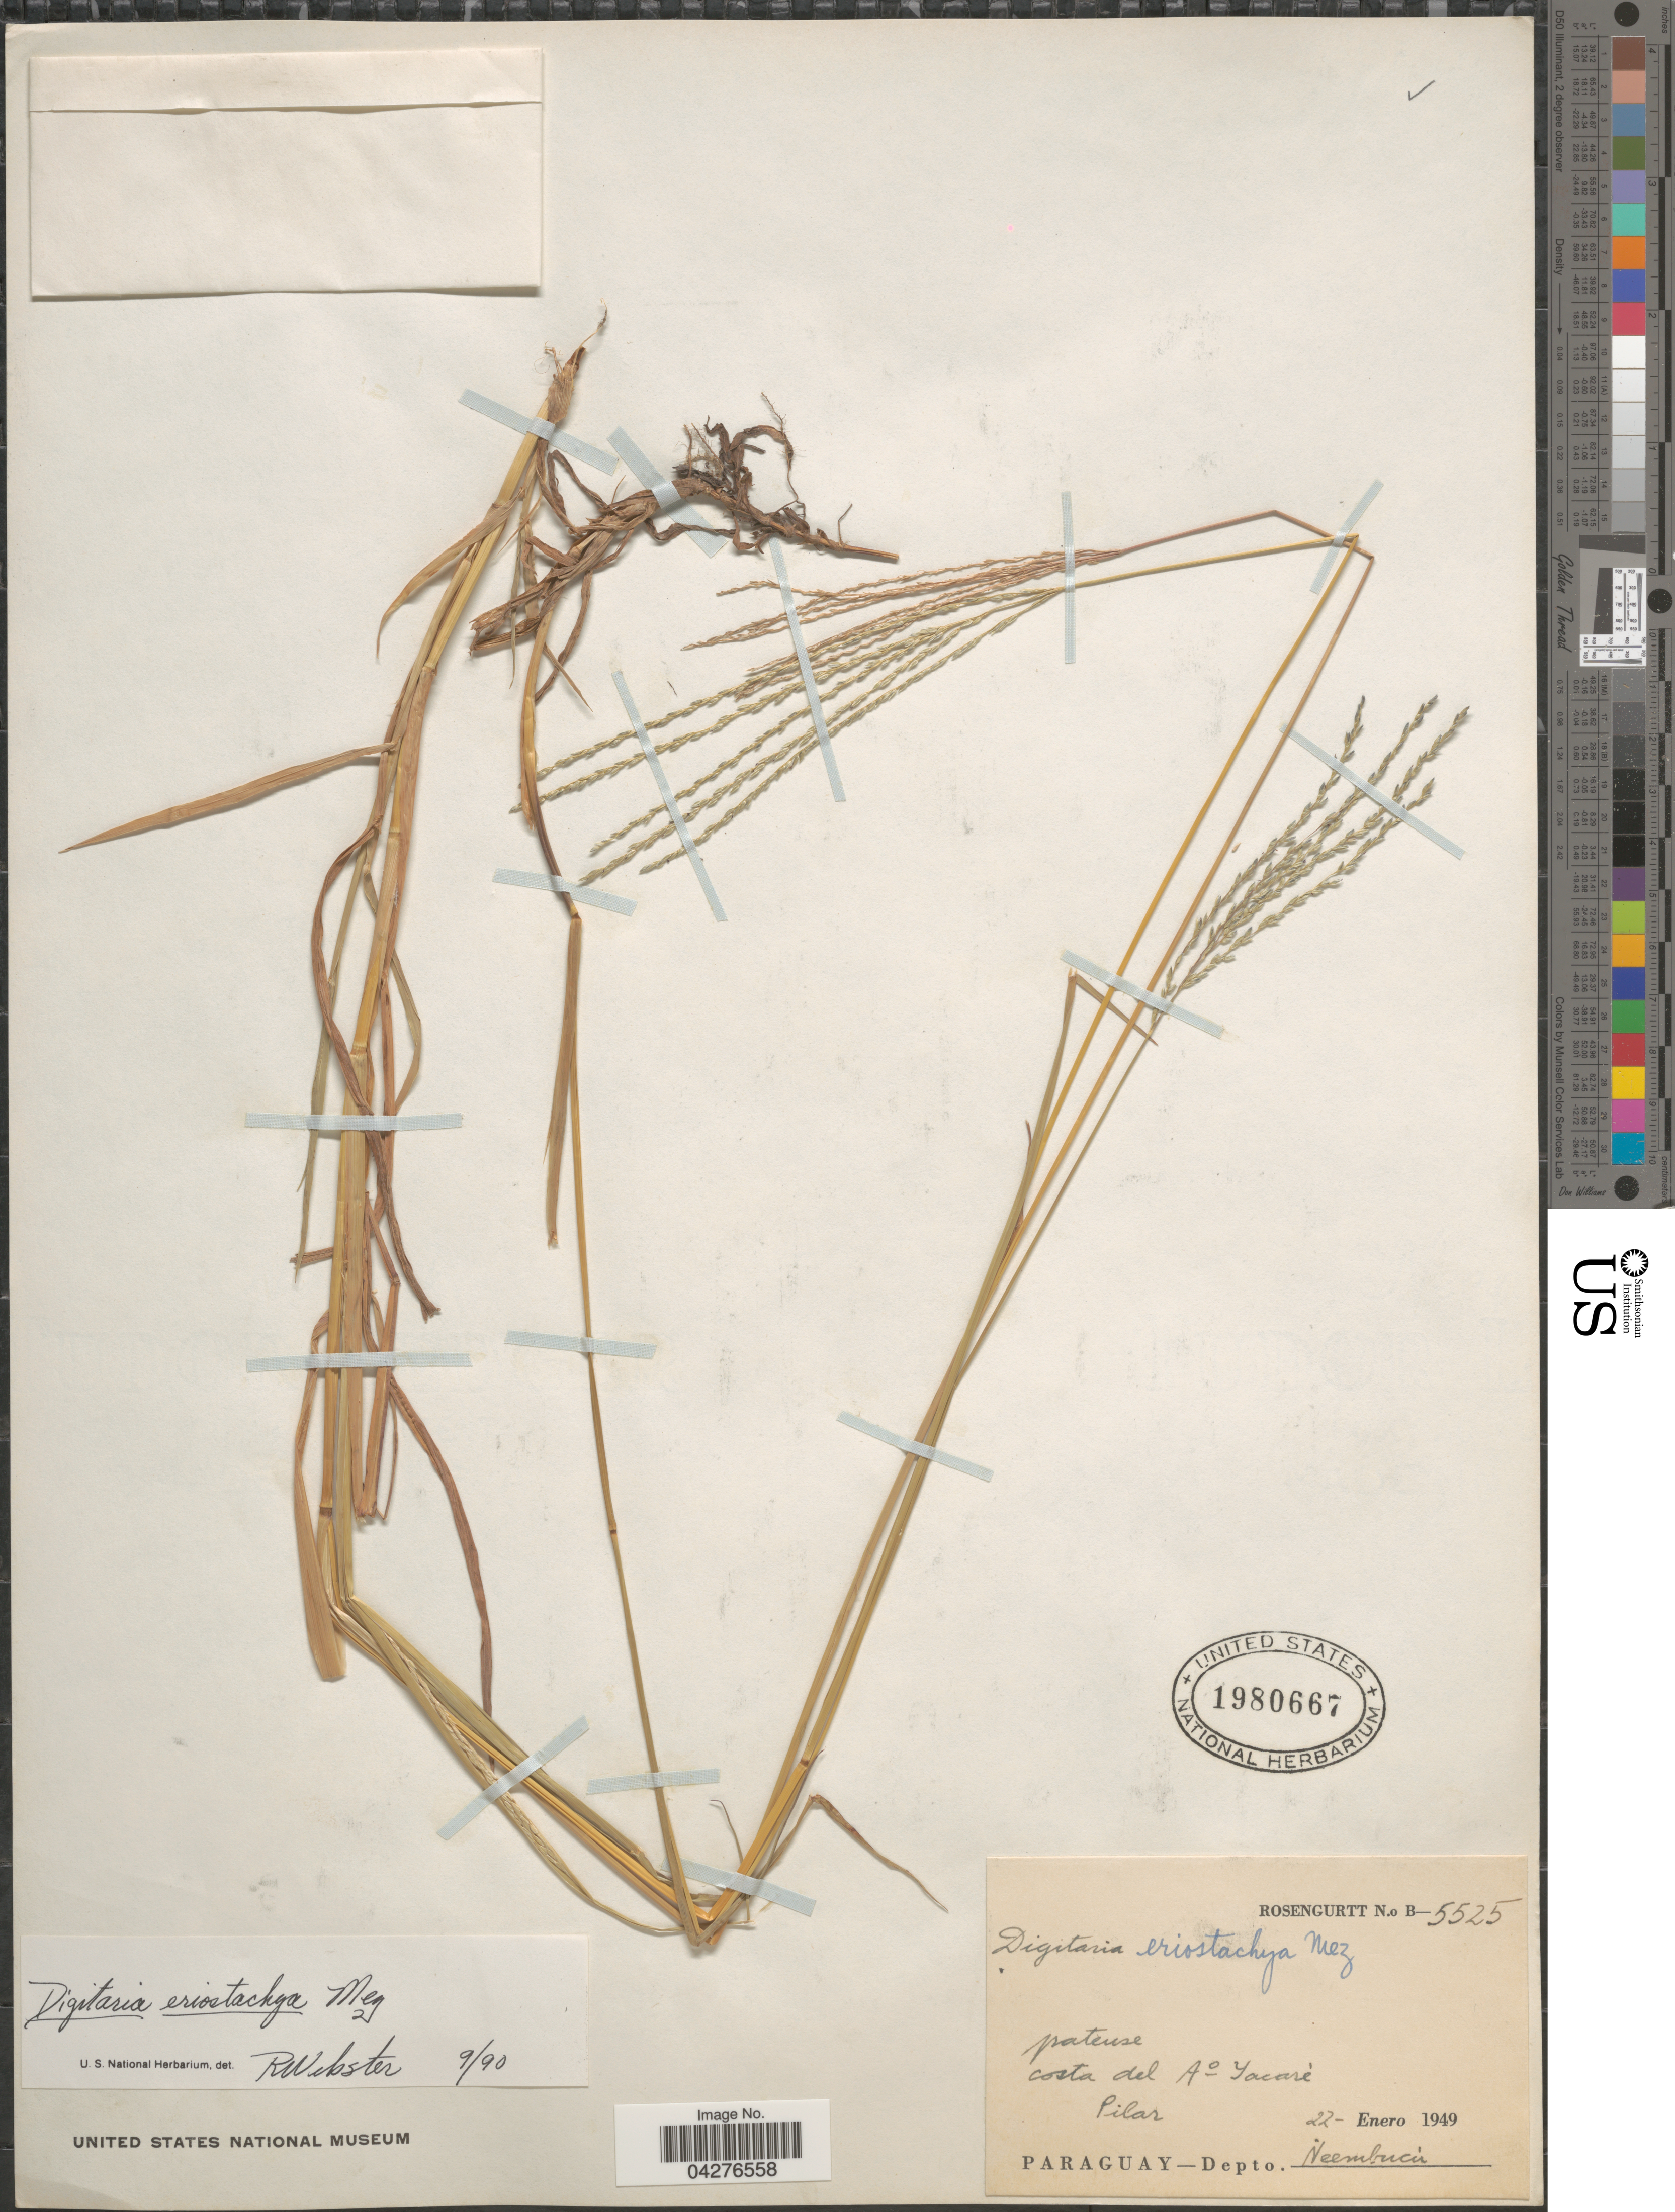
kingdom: Plantae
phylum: Tracheophyta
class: Liliopsida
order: Poales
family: Poaceae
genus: Digitaria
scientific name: Digitaria eriostachya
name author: Mez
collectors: Rosengurtt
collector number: B-5525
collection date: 1949-01-22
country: Paraguay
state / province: Neembucu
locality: Pateuse. Costa del A° Yacaré Pilar.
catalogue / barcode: US 1980667